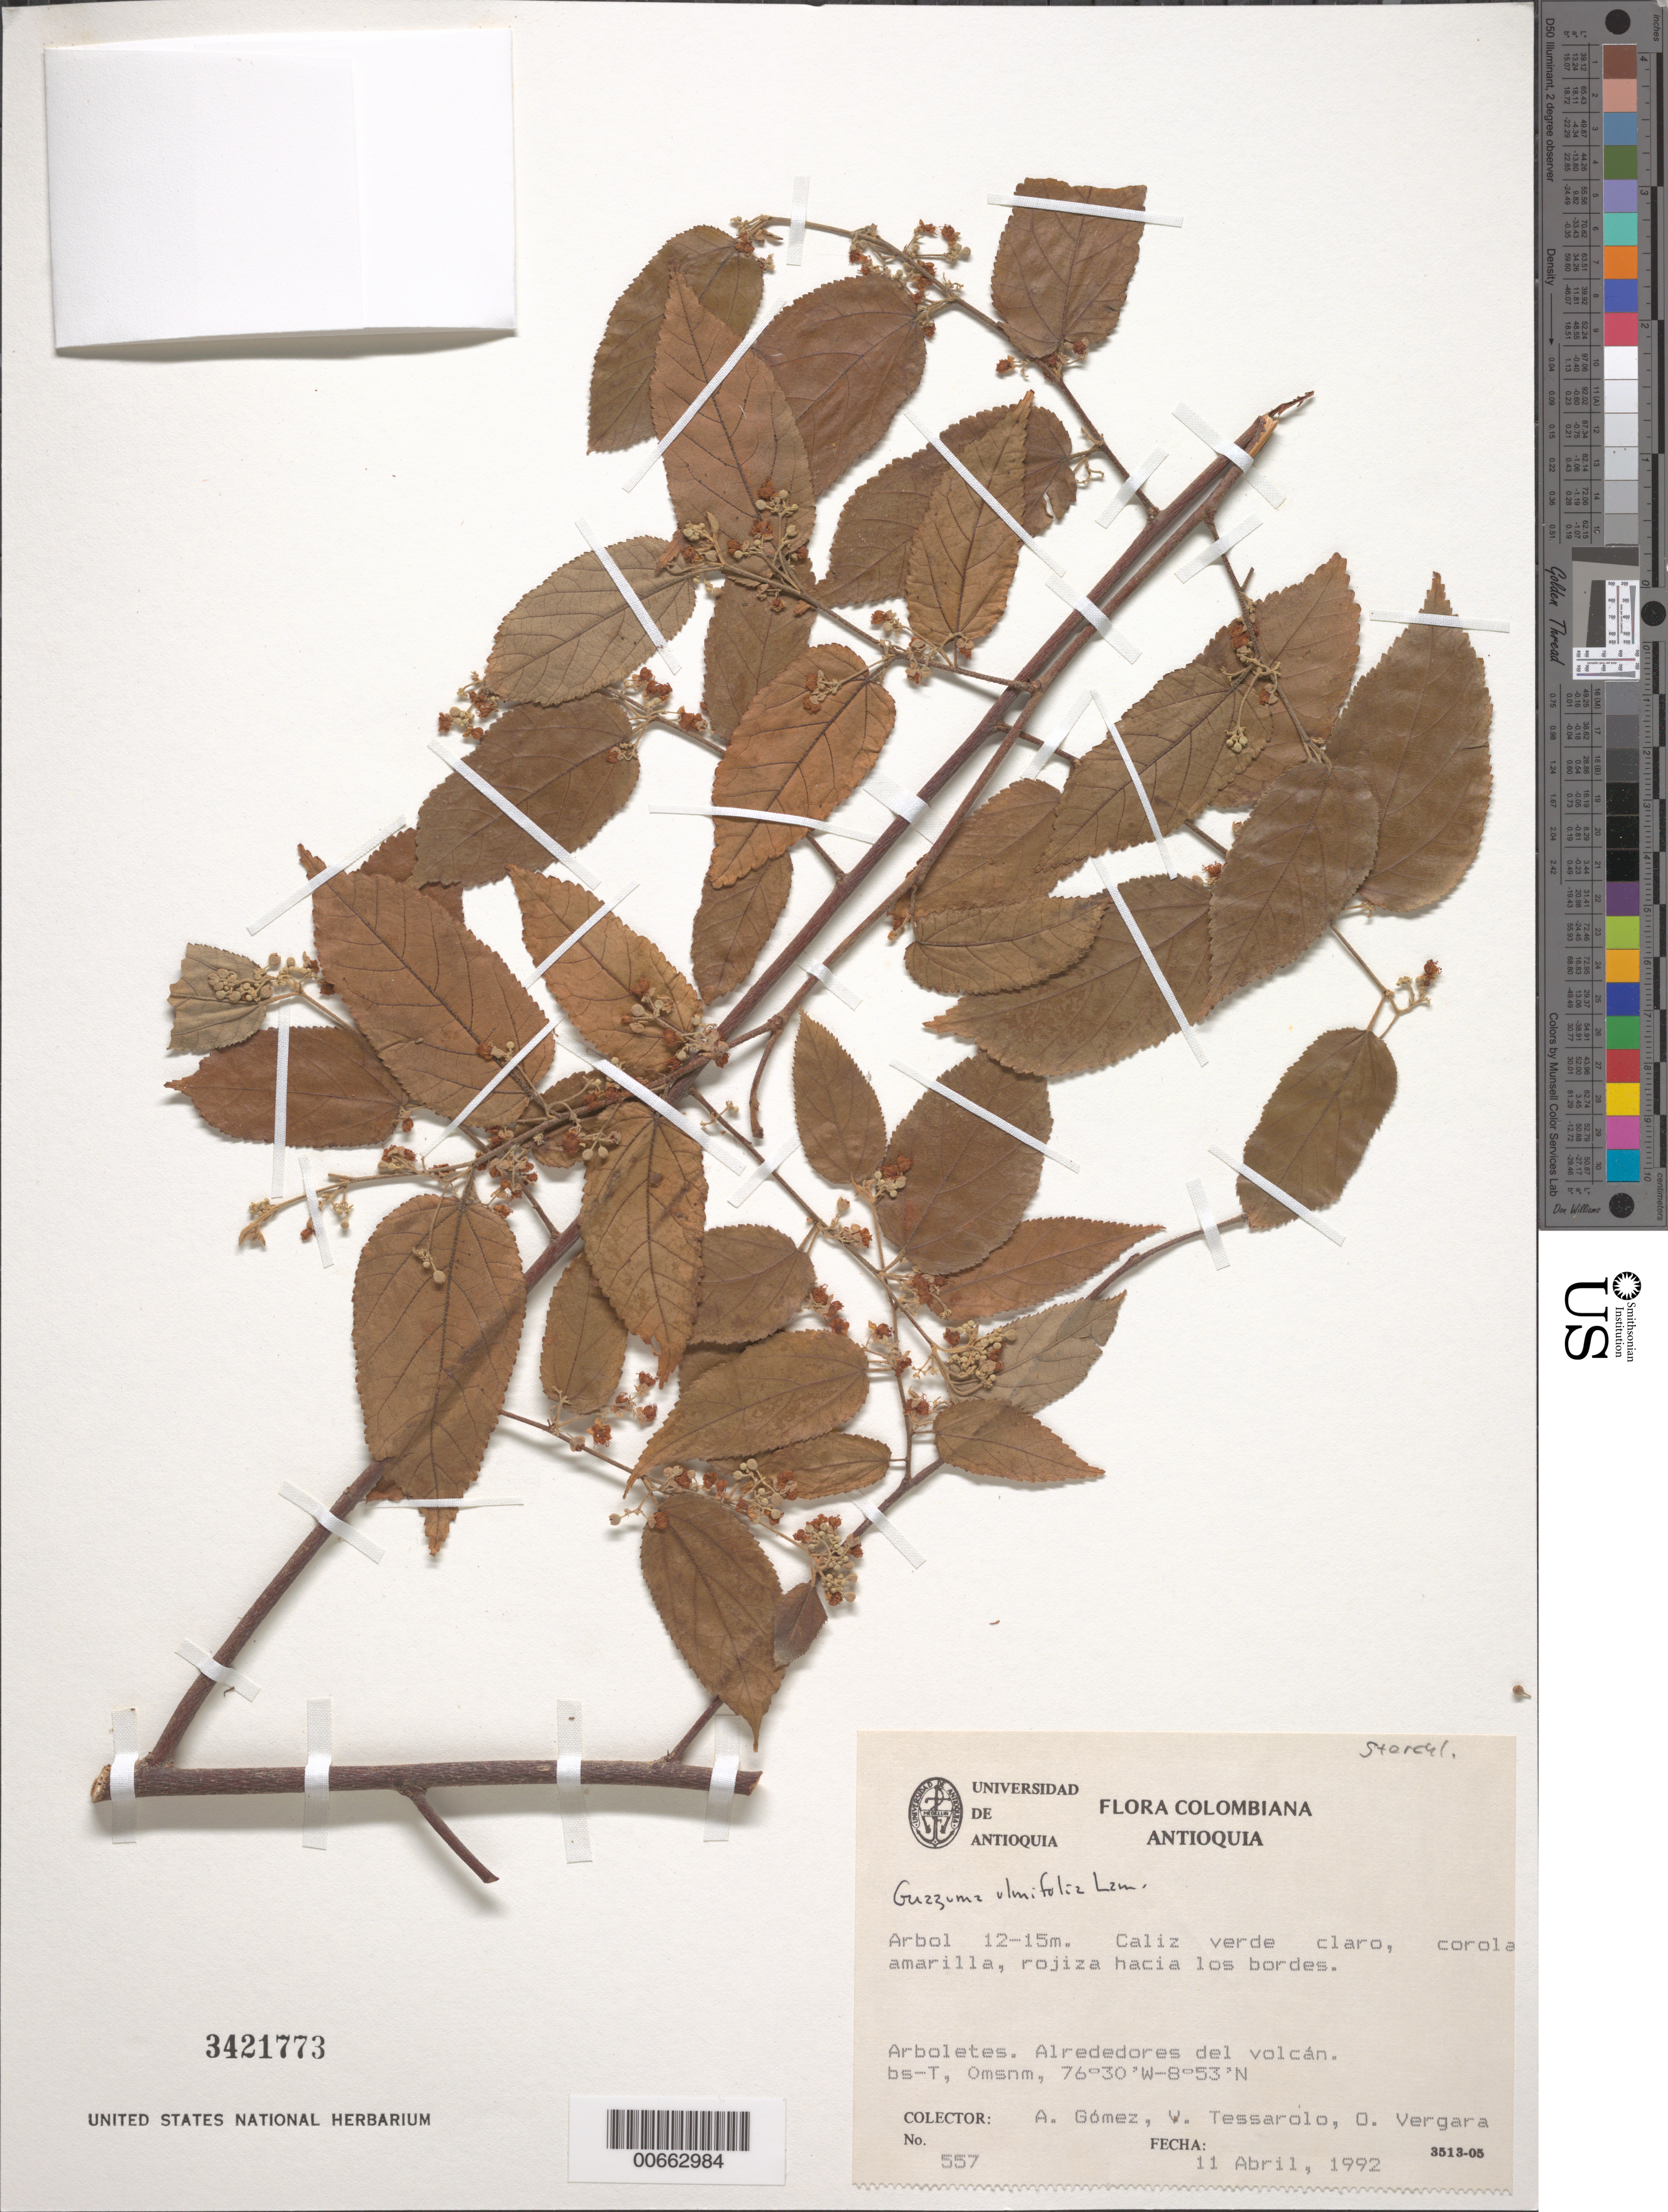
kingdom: Plantae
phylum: Tracheophyta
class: Magnoliopsida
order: Malvales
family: Malvaceae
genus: Guazuma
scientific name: Guazuma ulmifolia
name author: Lam.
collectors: A. Gómez, V. Tessarolo & O. Vergara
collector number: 557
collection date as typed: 11 Apr 1992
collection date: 1992-04-11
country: Colombia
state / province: Antioquia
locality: Alrededores del Volcán.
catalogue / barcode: US 3421773